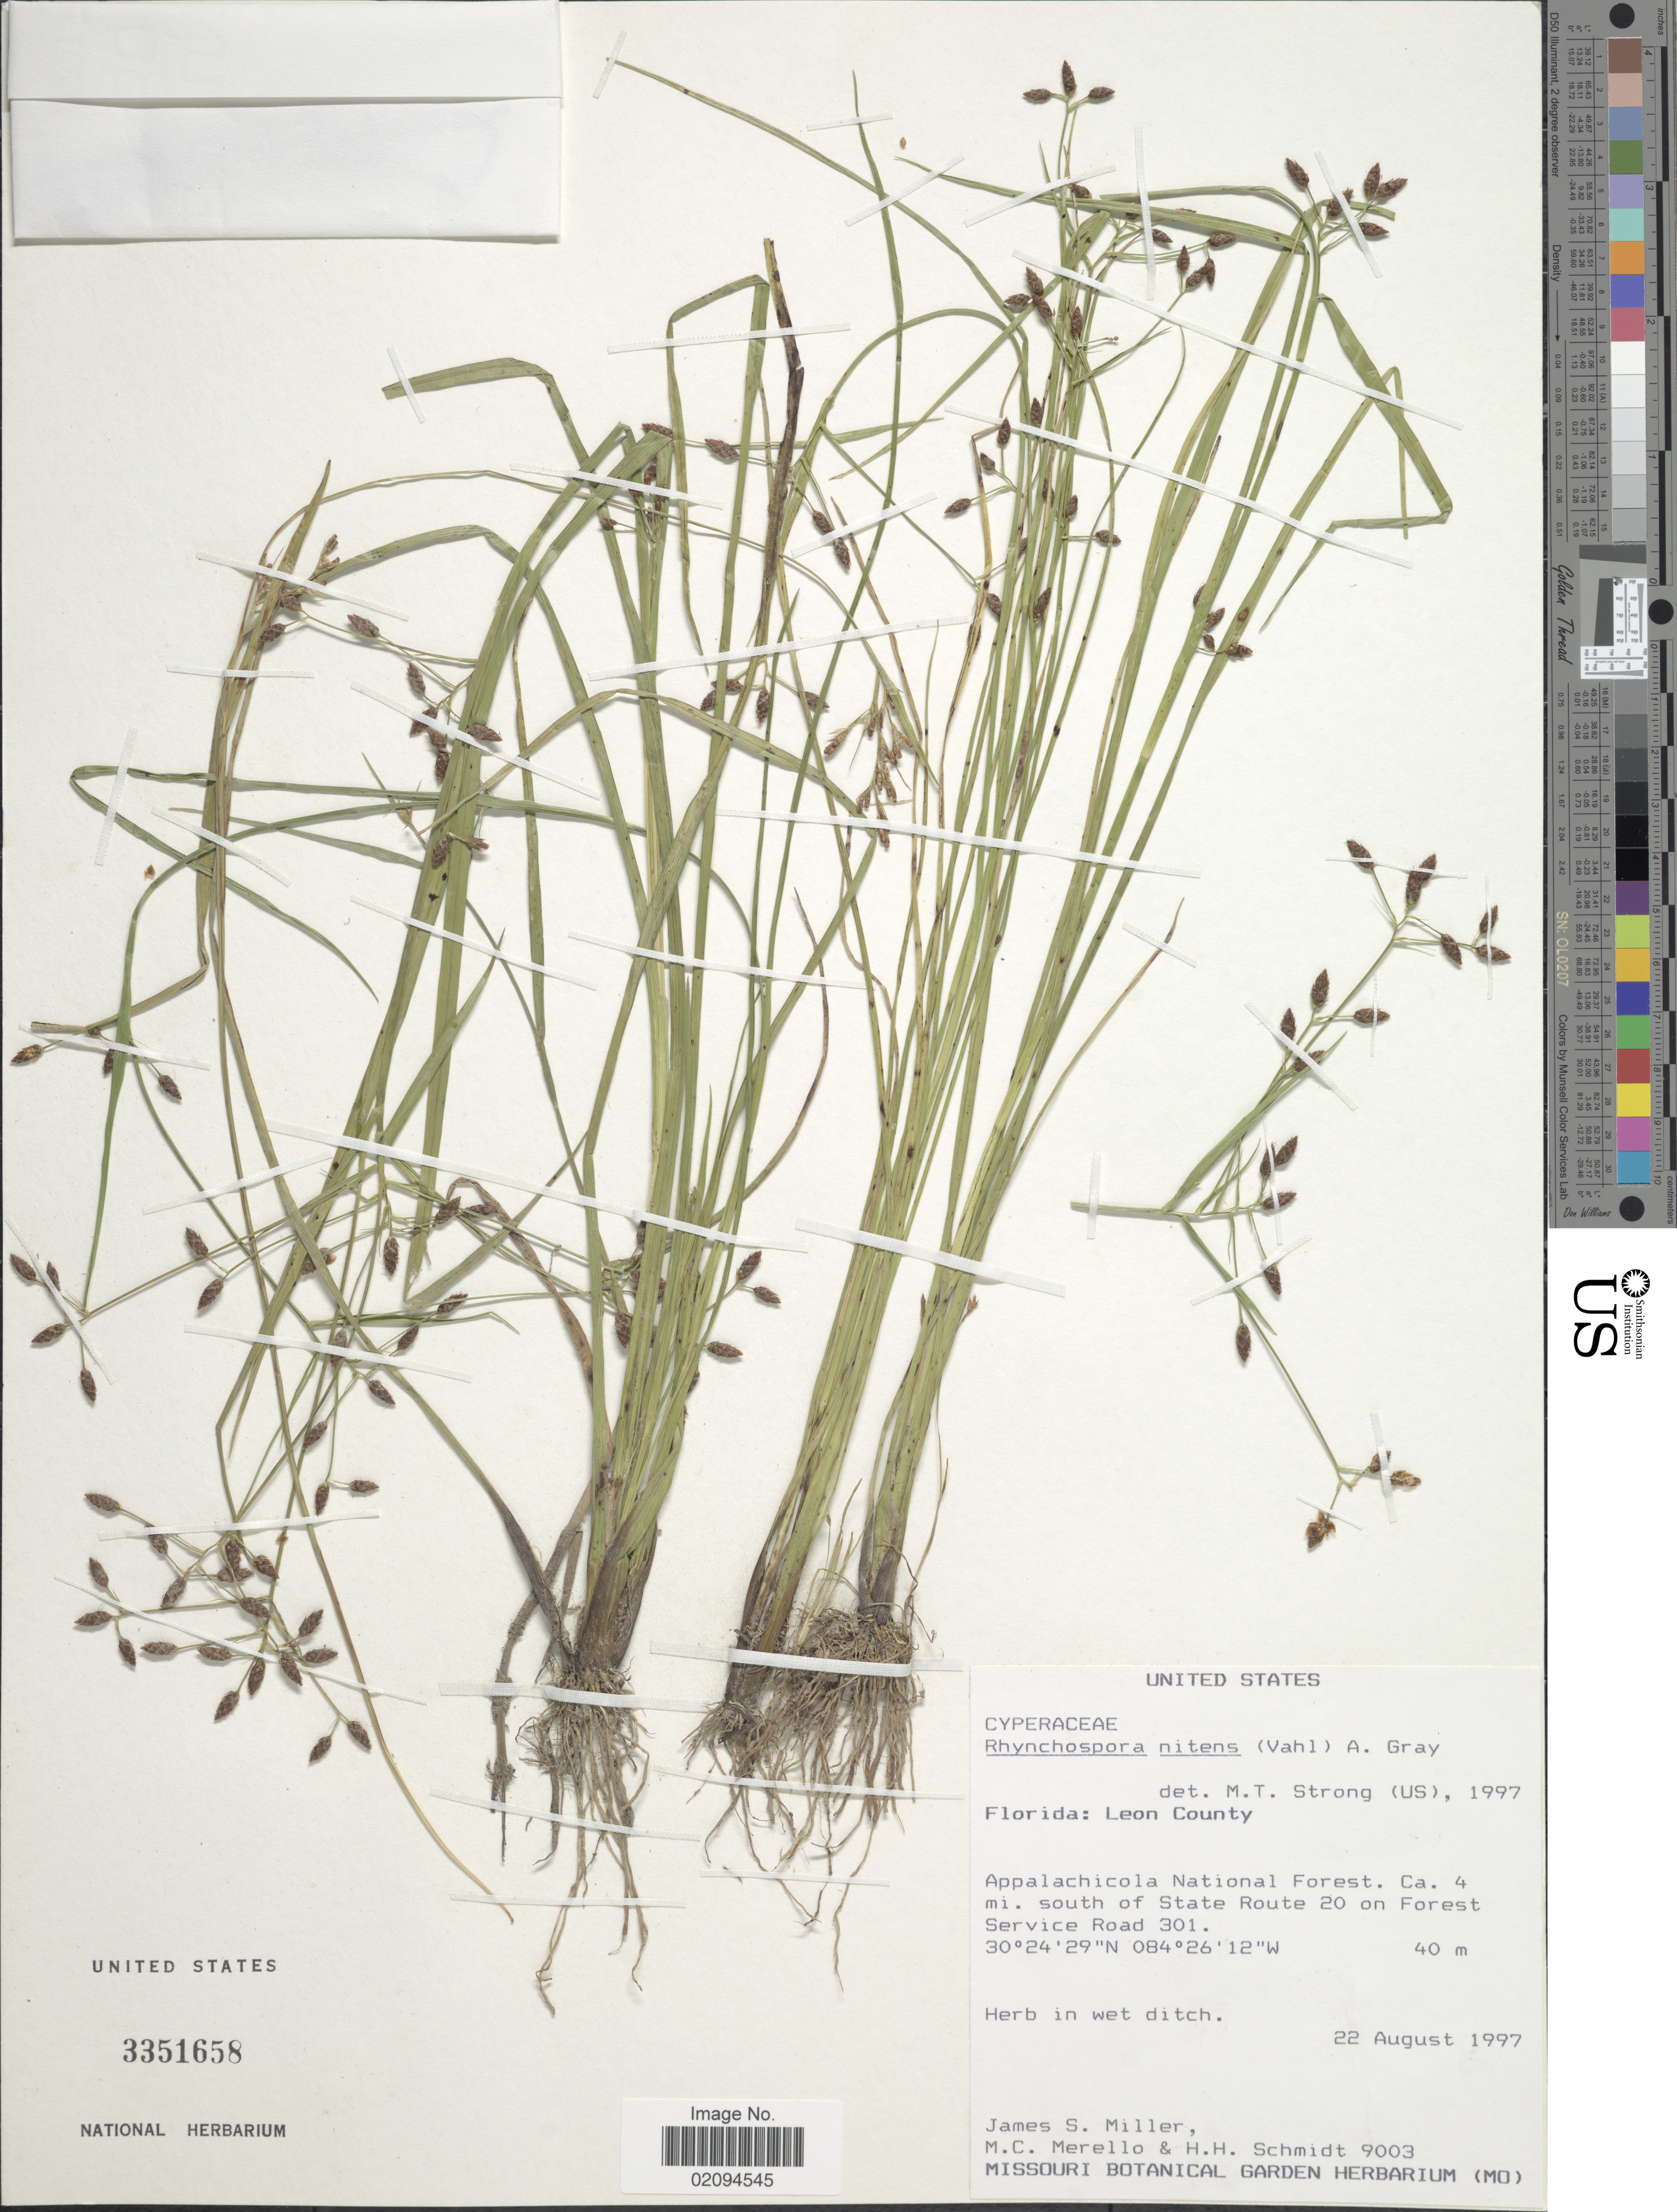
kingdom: Plantae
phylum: Tracheophyta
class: Liliopsida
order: Poales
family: Cyperaceae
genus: Rhynchospora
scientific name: Rhynchospora nitens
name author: (Vahl) A. Gray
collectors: J. S. Miller, M. Merello & H. H. Schmidt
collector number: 9003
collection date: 1997-08-22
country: United States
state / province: Florida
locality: Leon County. Appalachicola National Forest. Ca. 4 mi. south of State Route 20 on Forest Service Road 301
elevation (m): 40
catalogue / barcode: US 3351658